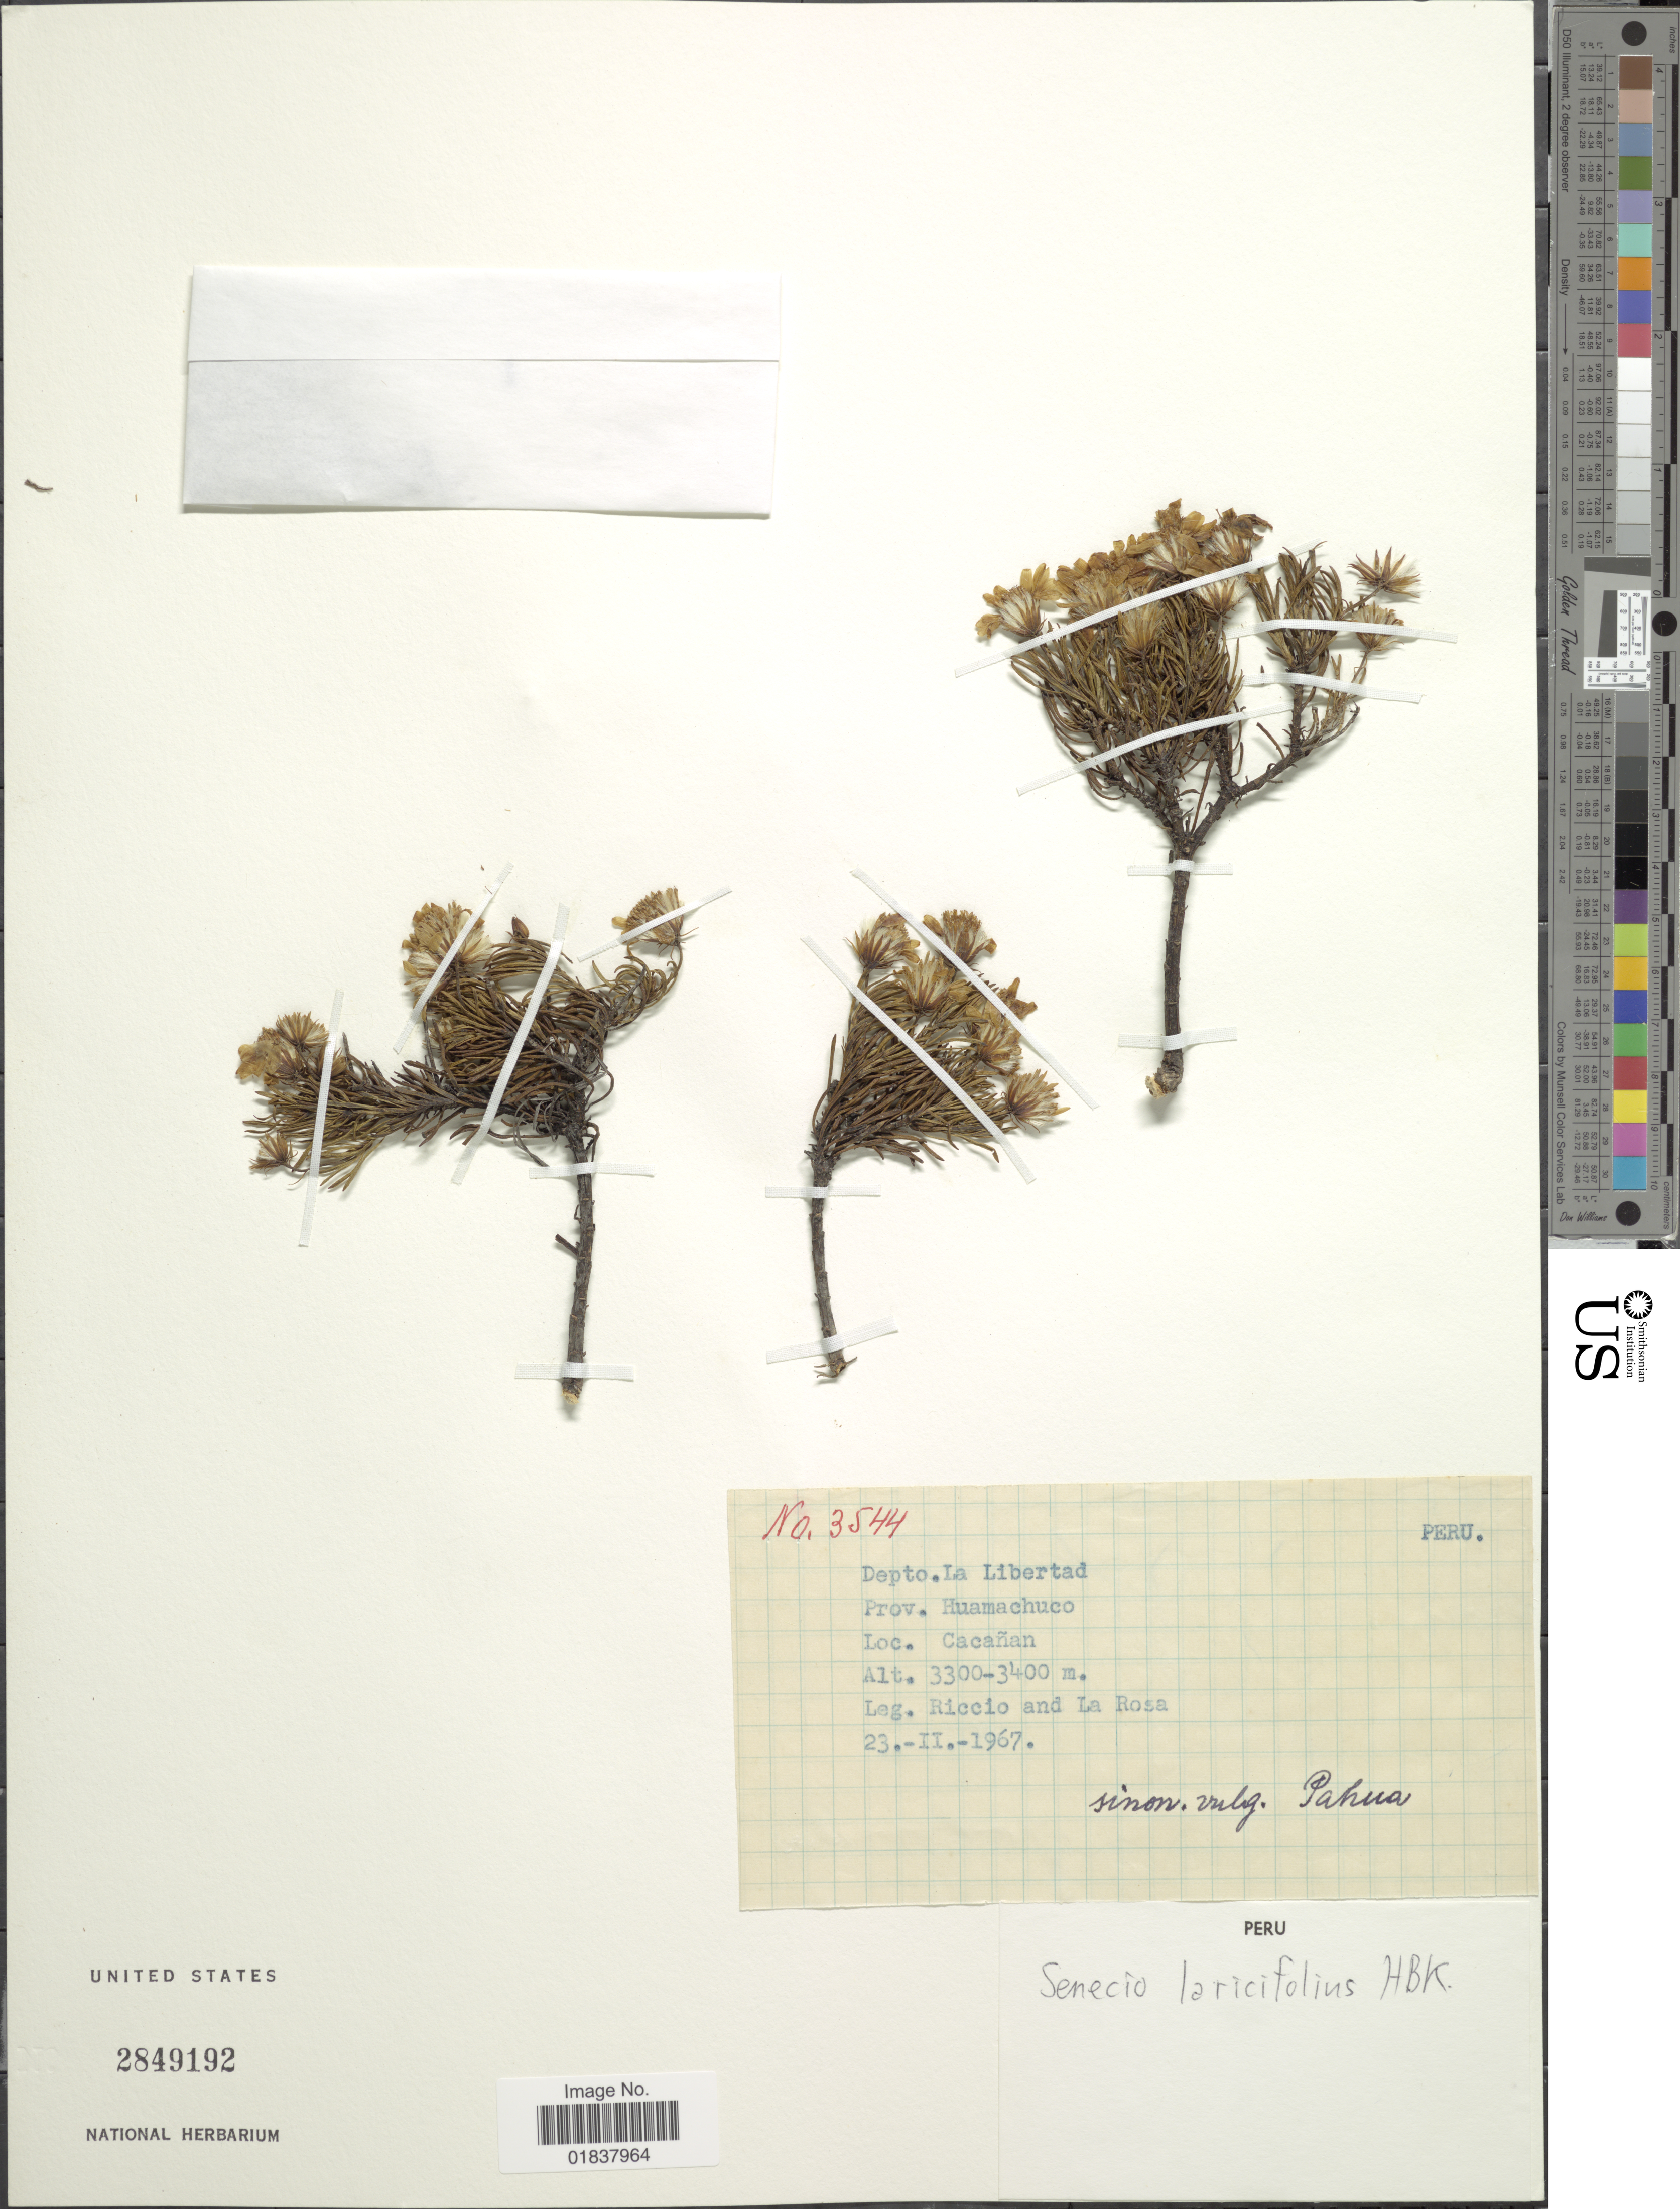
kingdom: Plantae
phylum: Tracheophyta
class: Magnoliopsida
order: Asterales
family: Asteraceae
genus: Senecio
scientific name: Senecio laricifolius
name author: Kunth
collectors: Riccio & -. La Rosa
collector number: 3544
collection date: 1967-02-23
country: Peru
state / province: La Libertad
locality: Prov. Huamachuco, Cacanan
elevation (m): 3300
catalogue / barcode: US 2849192